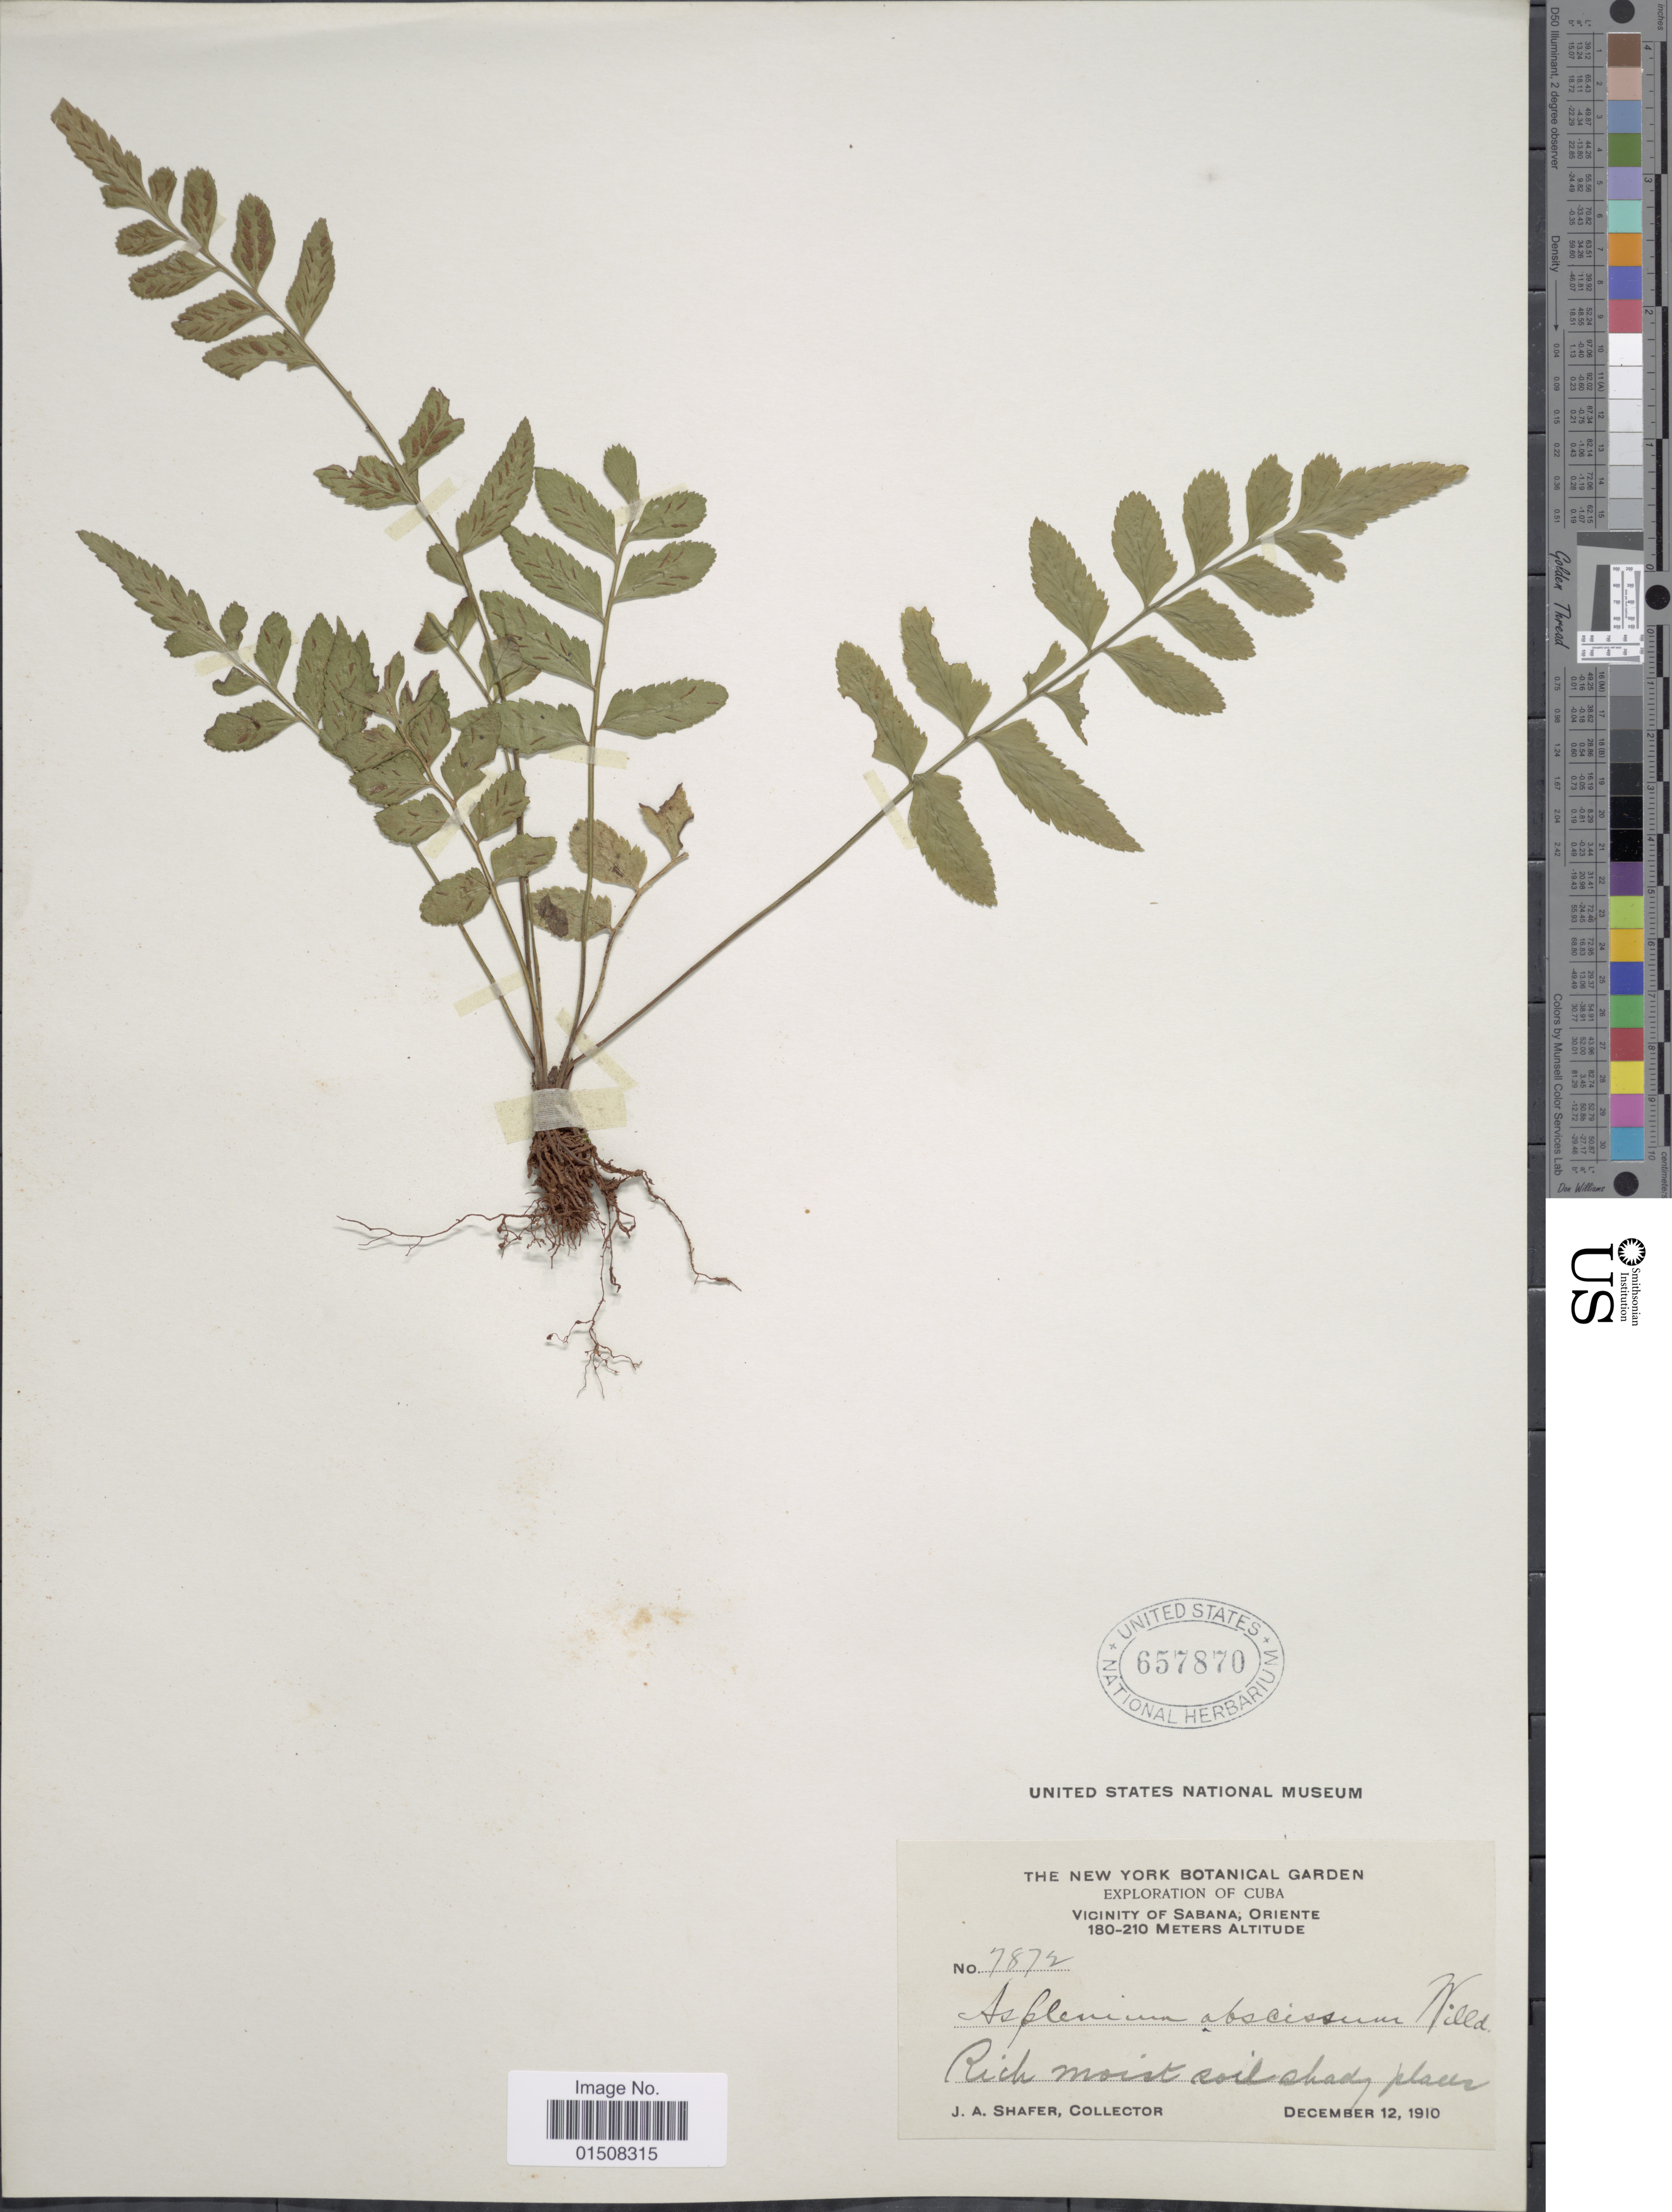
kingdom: Plantae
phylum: Tracheophyta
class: Polypodiopsida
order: Polypodiales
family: Aspleniaceae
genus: Asplenium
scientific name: Asplenium abscissum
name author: Willd.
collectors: J. A. Shafer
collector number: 7872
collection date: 1910-12-12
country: Cuba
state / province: Oriente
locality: Vicinity of Sabana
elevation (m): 180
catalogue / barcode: US 657870